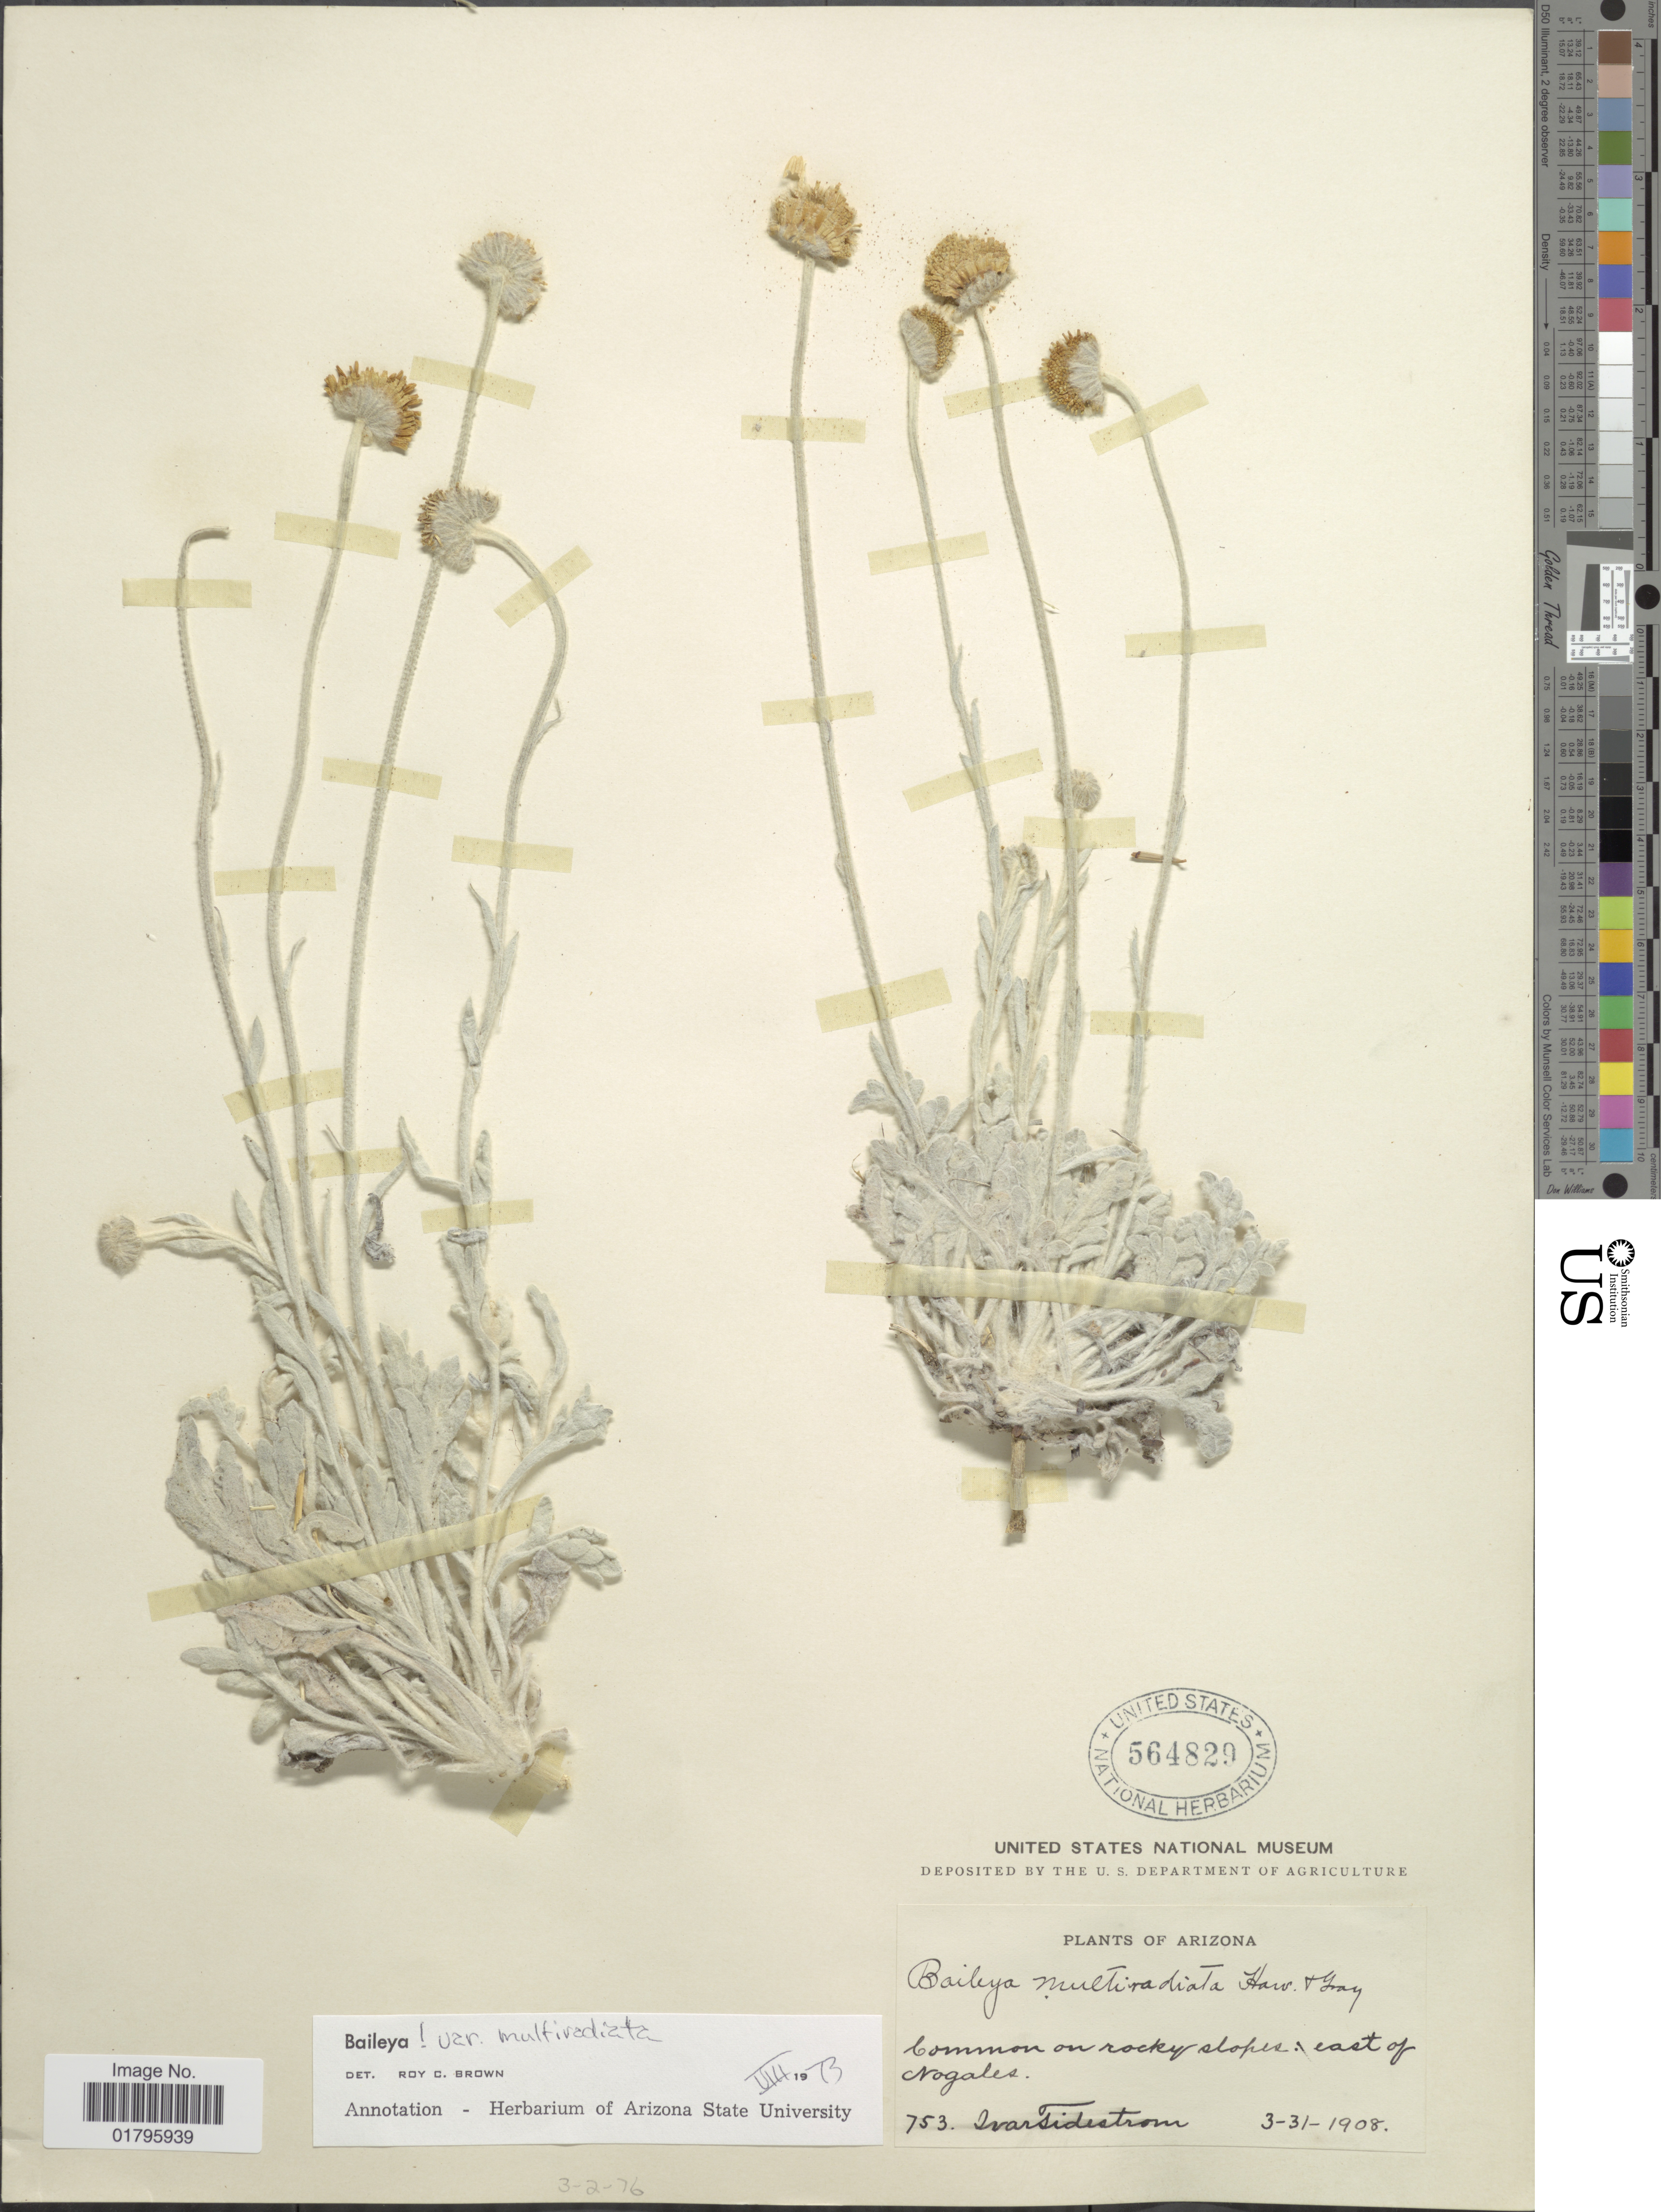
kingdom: Plantae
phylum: Tracheophyta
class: Magnoliopsida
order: Asterales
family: Asteraceae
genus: Baileya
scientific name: Baileya multiradiata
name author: Harv. & A. Gray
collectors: I. F. Tidestrom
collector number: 753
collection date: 1908-03-31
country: United States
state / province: Arizona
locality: Common on rocky slopes; east of Nogales.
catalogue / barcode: US 564829